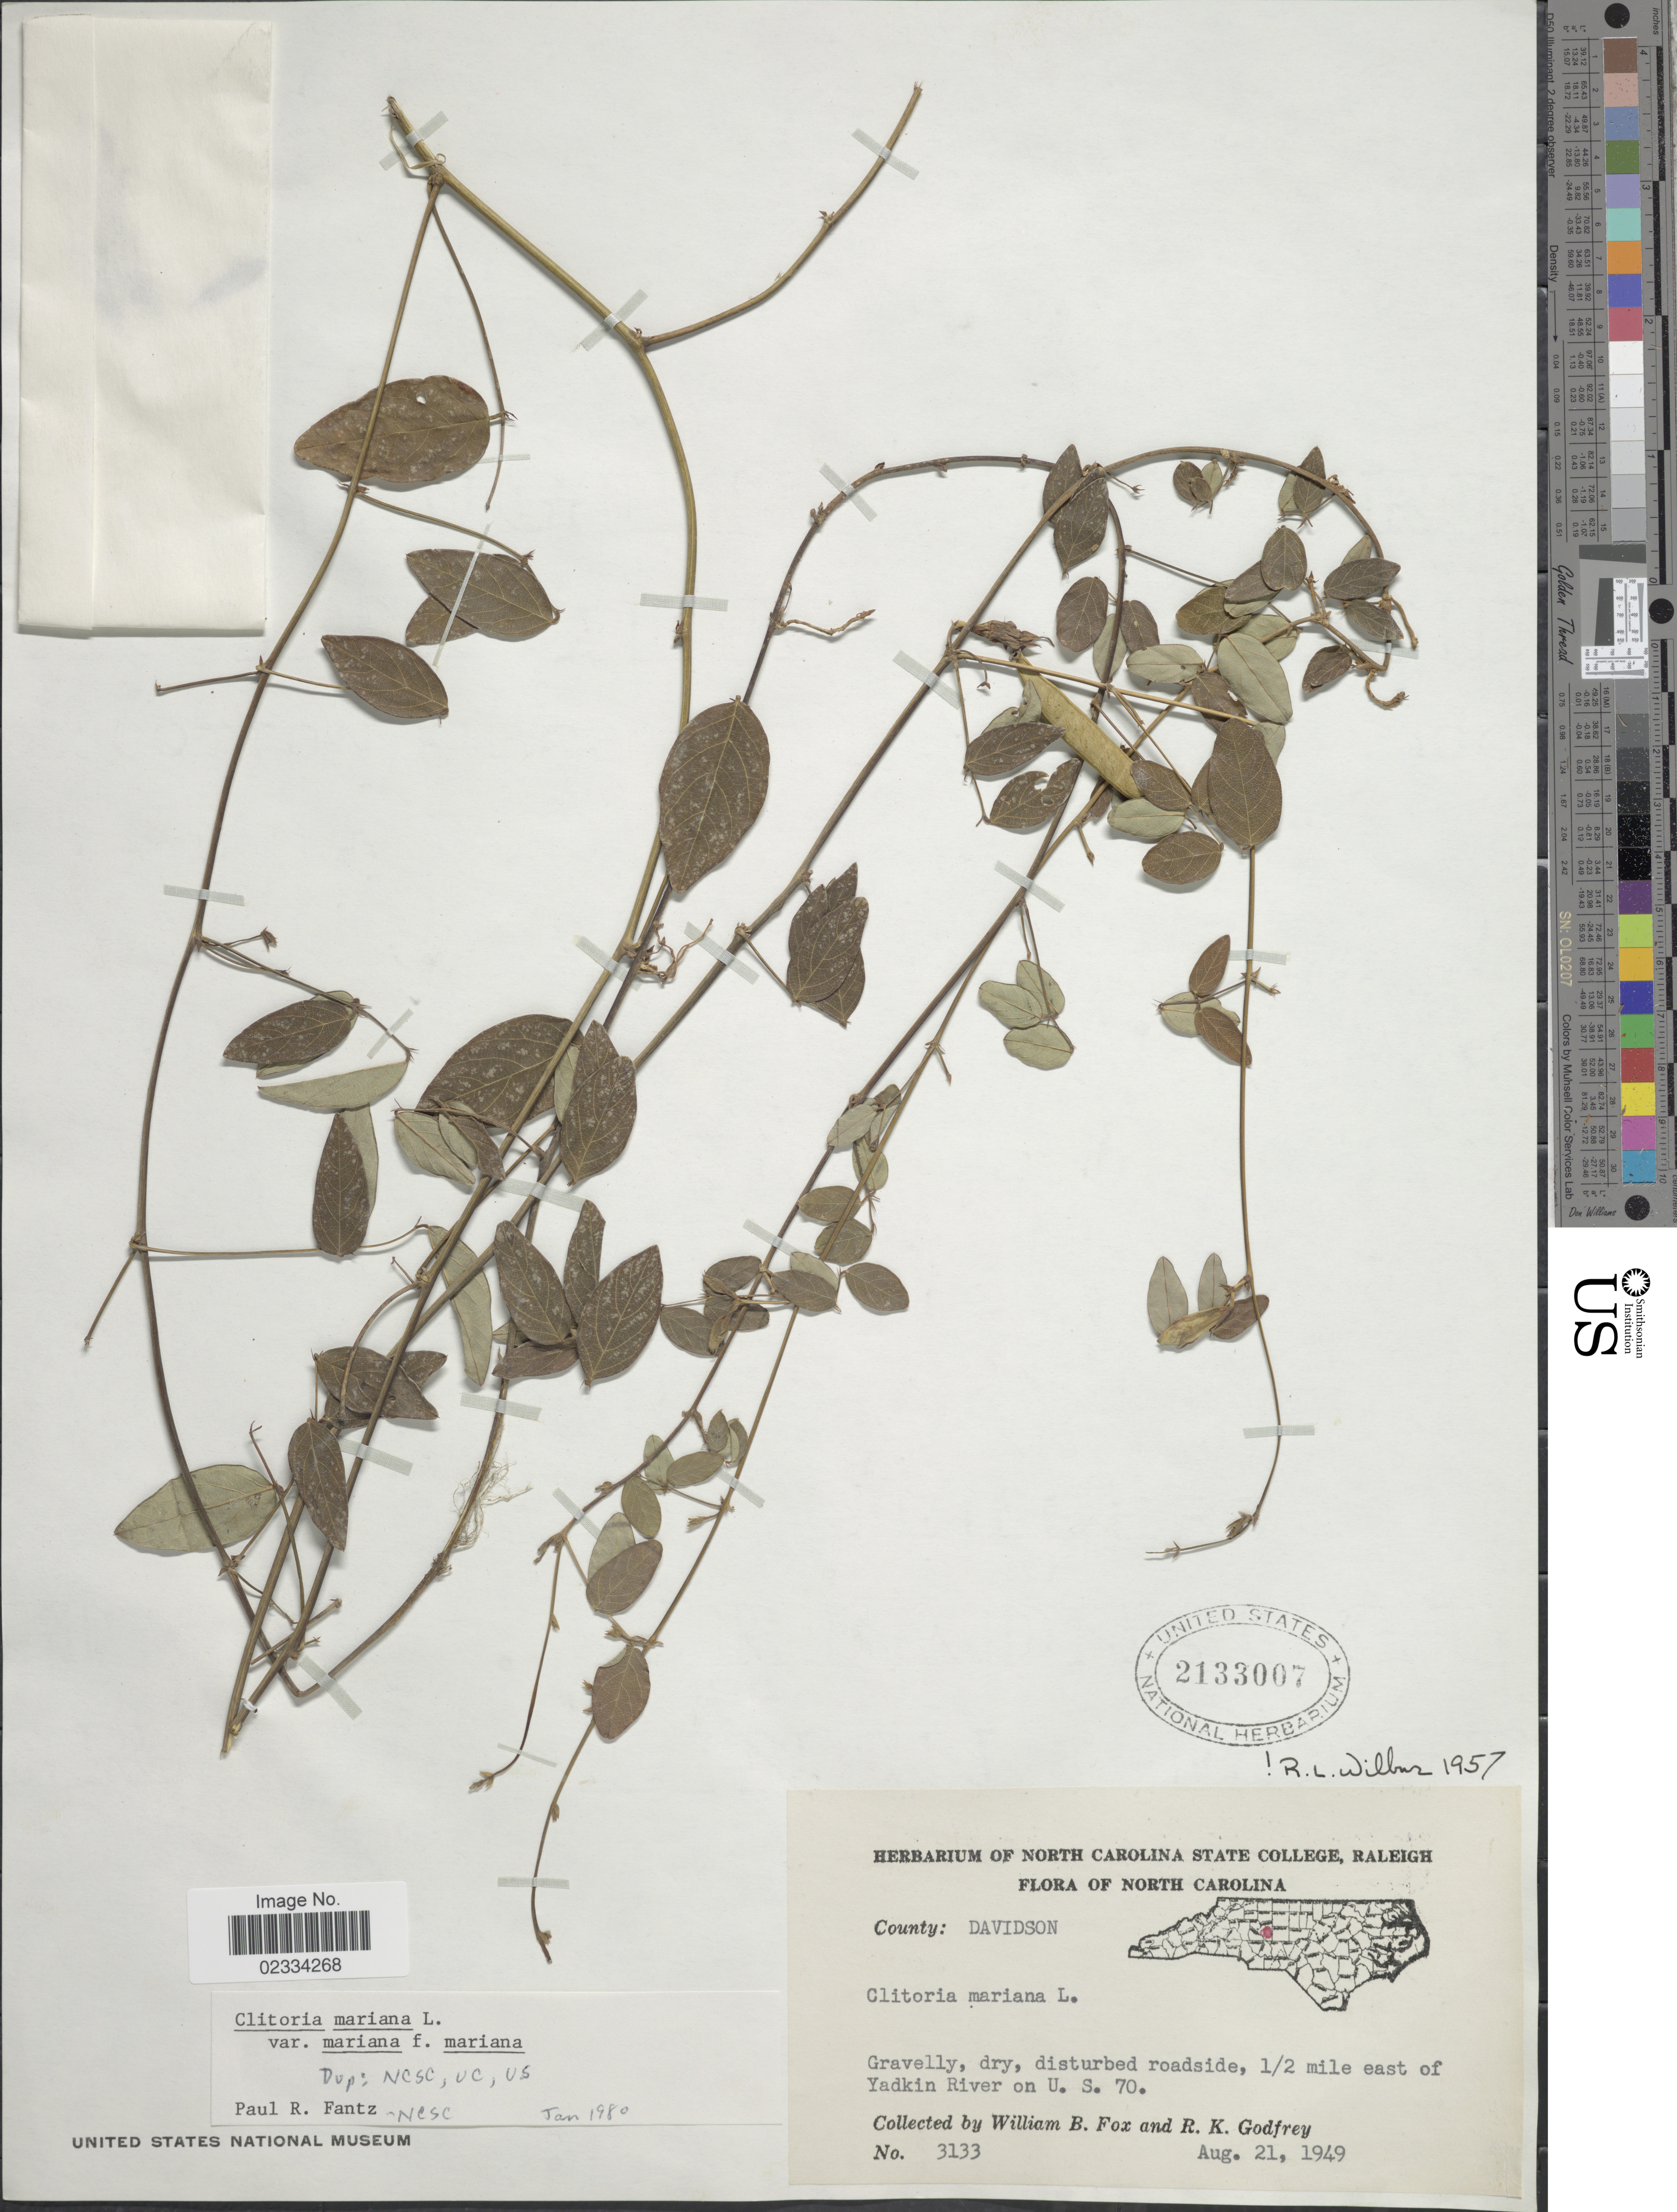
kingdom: Plantae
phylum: Tracheophyta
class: Magnoliopsida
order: Fabales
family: Fabaceae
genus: Clitoria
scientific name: Clitoria mariana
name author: L.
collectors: W. B. Fox & R. K. Godfrey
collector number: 3133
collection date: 1949-08-21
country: United States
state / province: North Carolina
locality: County: Davidson. 1/2 mile east of Yadkin River on U. S. 70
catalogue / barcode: US 2133007